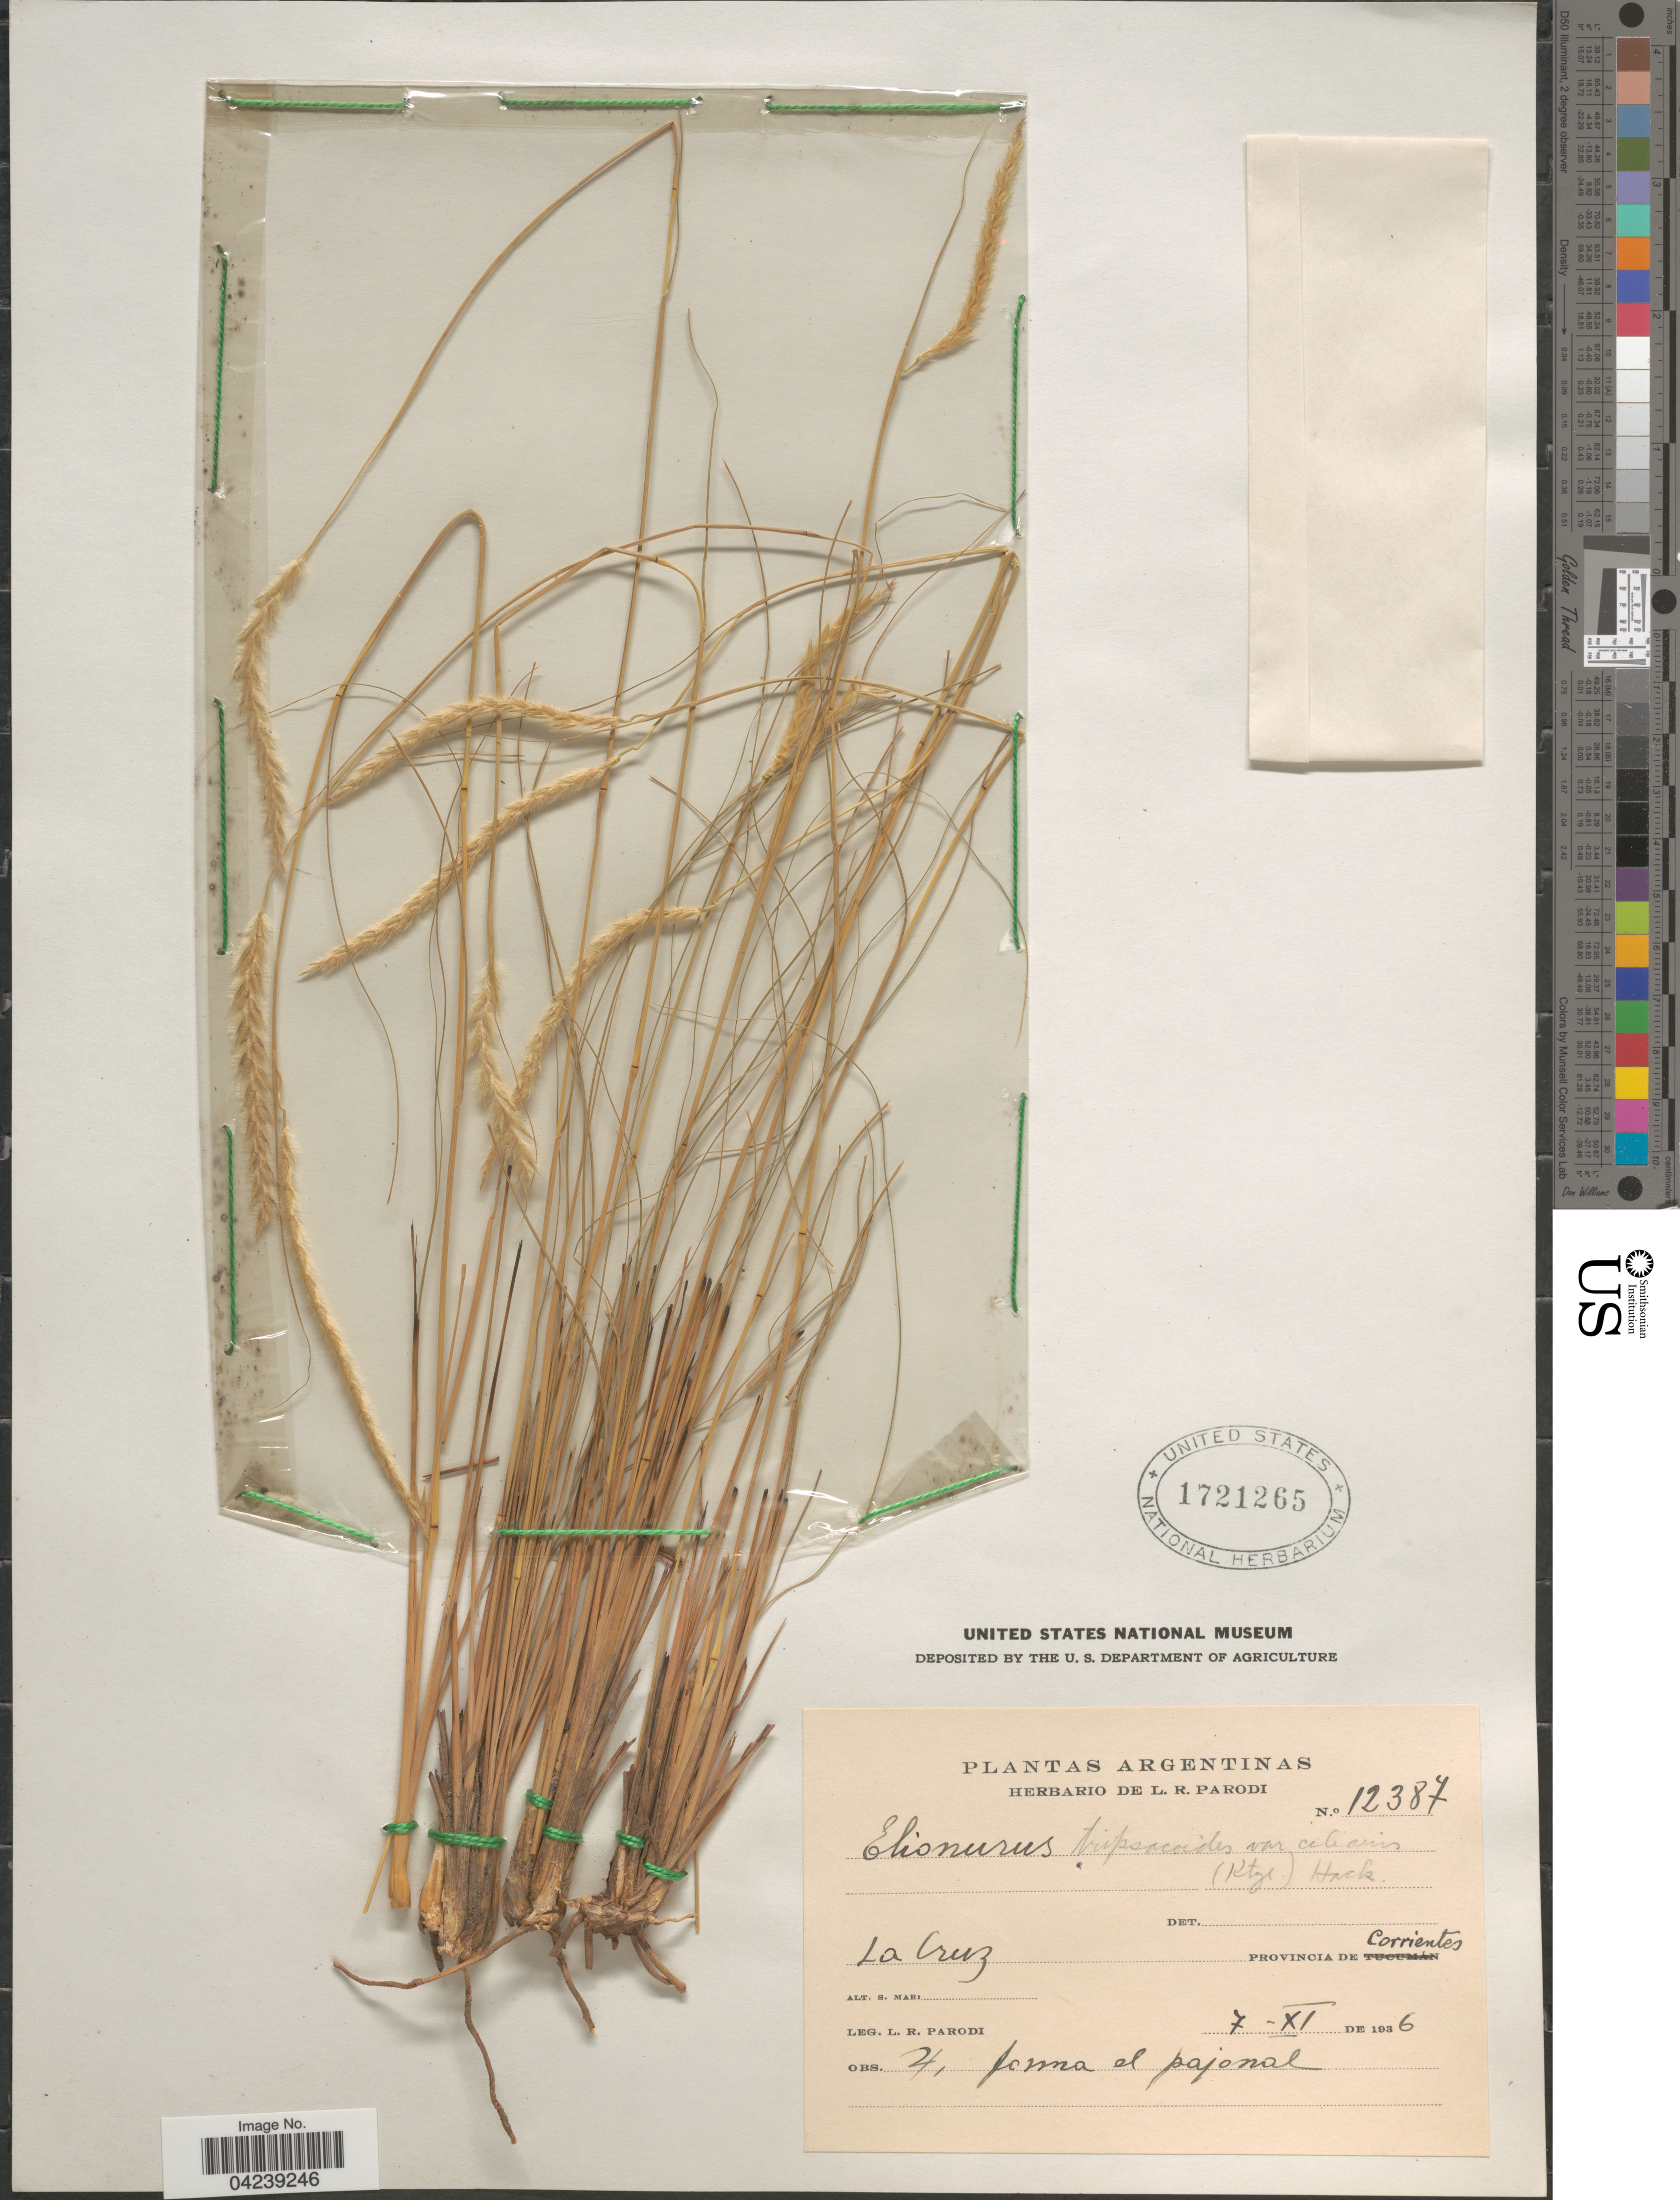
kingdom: Plantae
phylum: Tracheophyta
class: Liliopsida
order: Poales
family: Poaceae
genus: Elionurus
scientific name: Elionurus muticus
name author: (Spreng.) Kuntze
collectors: L. R. Parodi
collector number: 12387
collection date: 1936-11-07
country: Argentina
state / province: Corrientes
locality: La Cruz.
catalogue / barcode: US 1721265